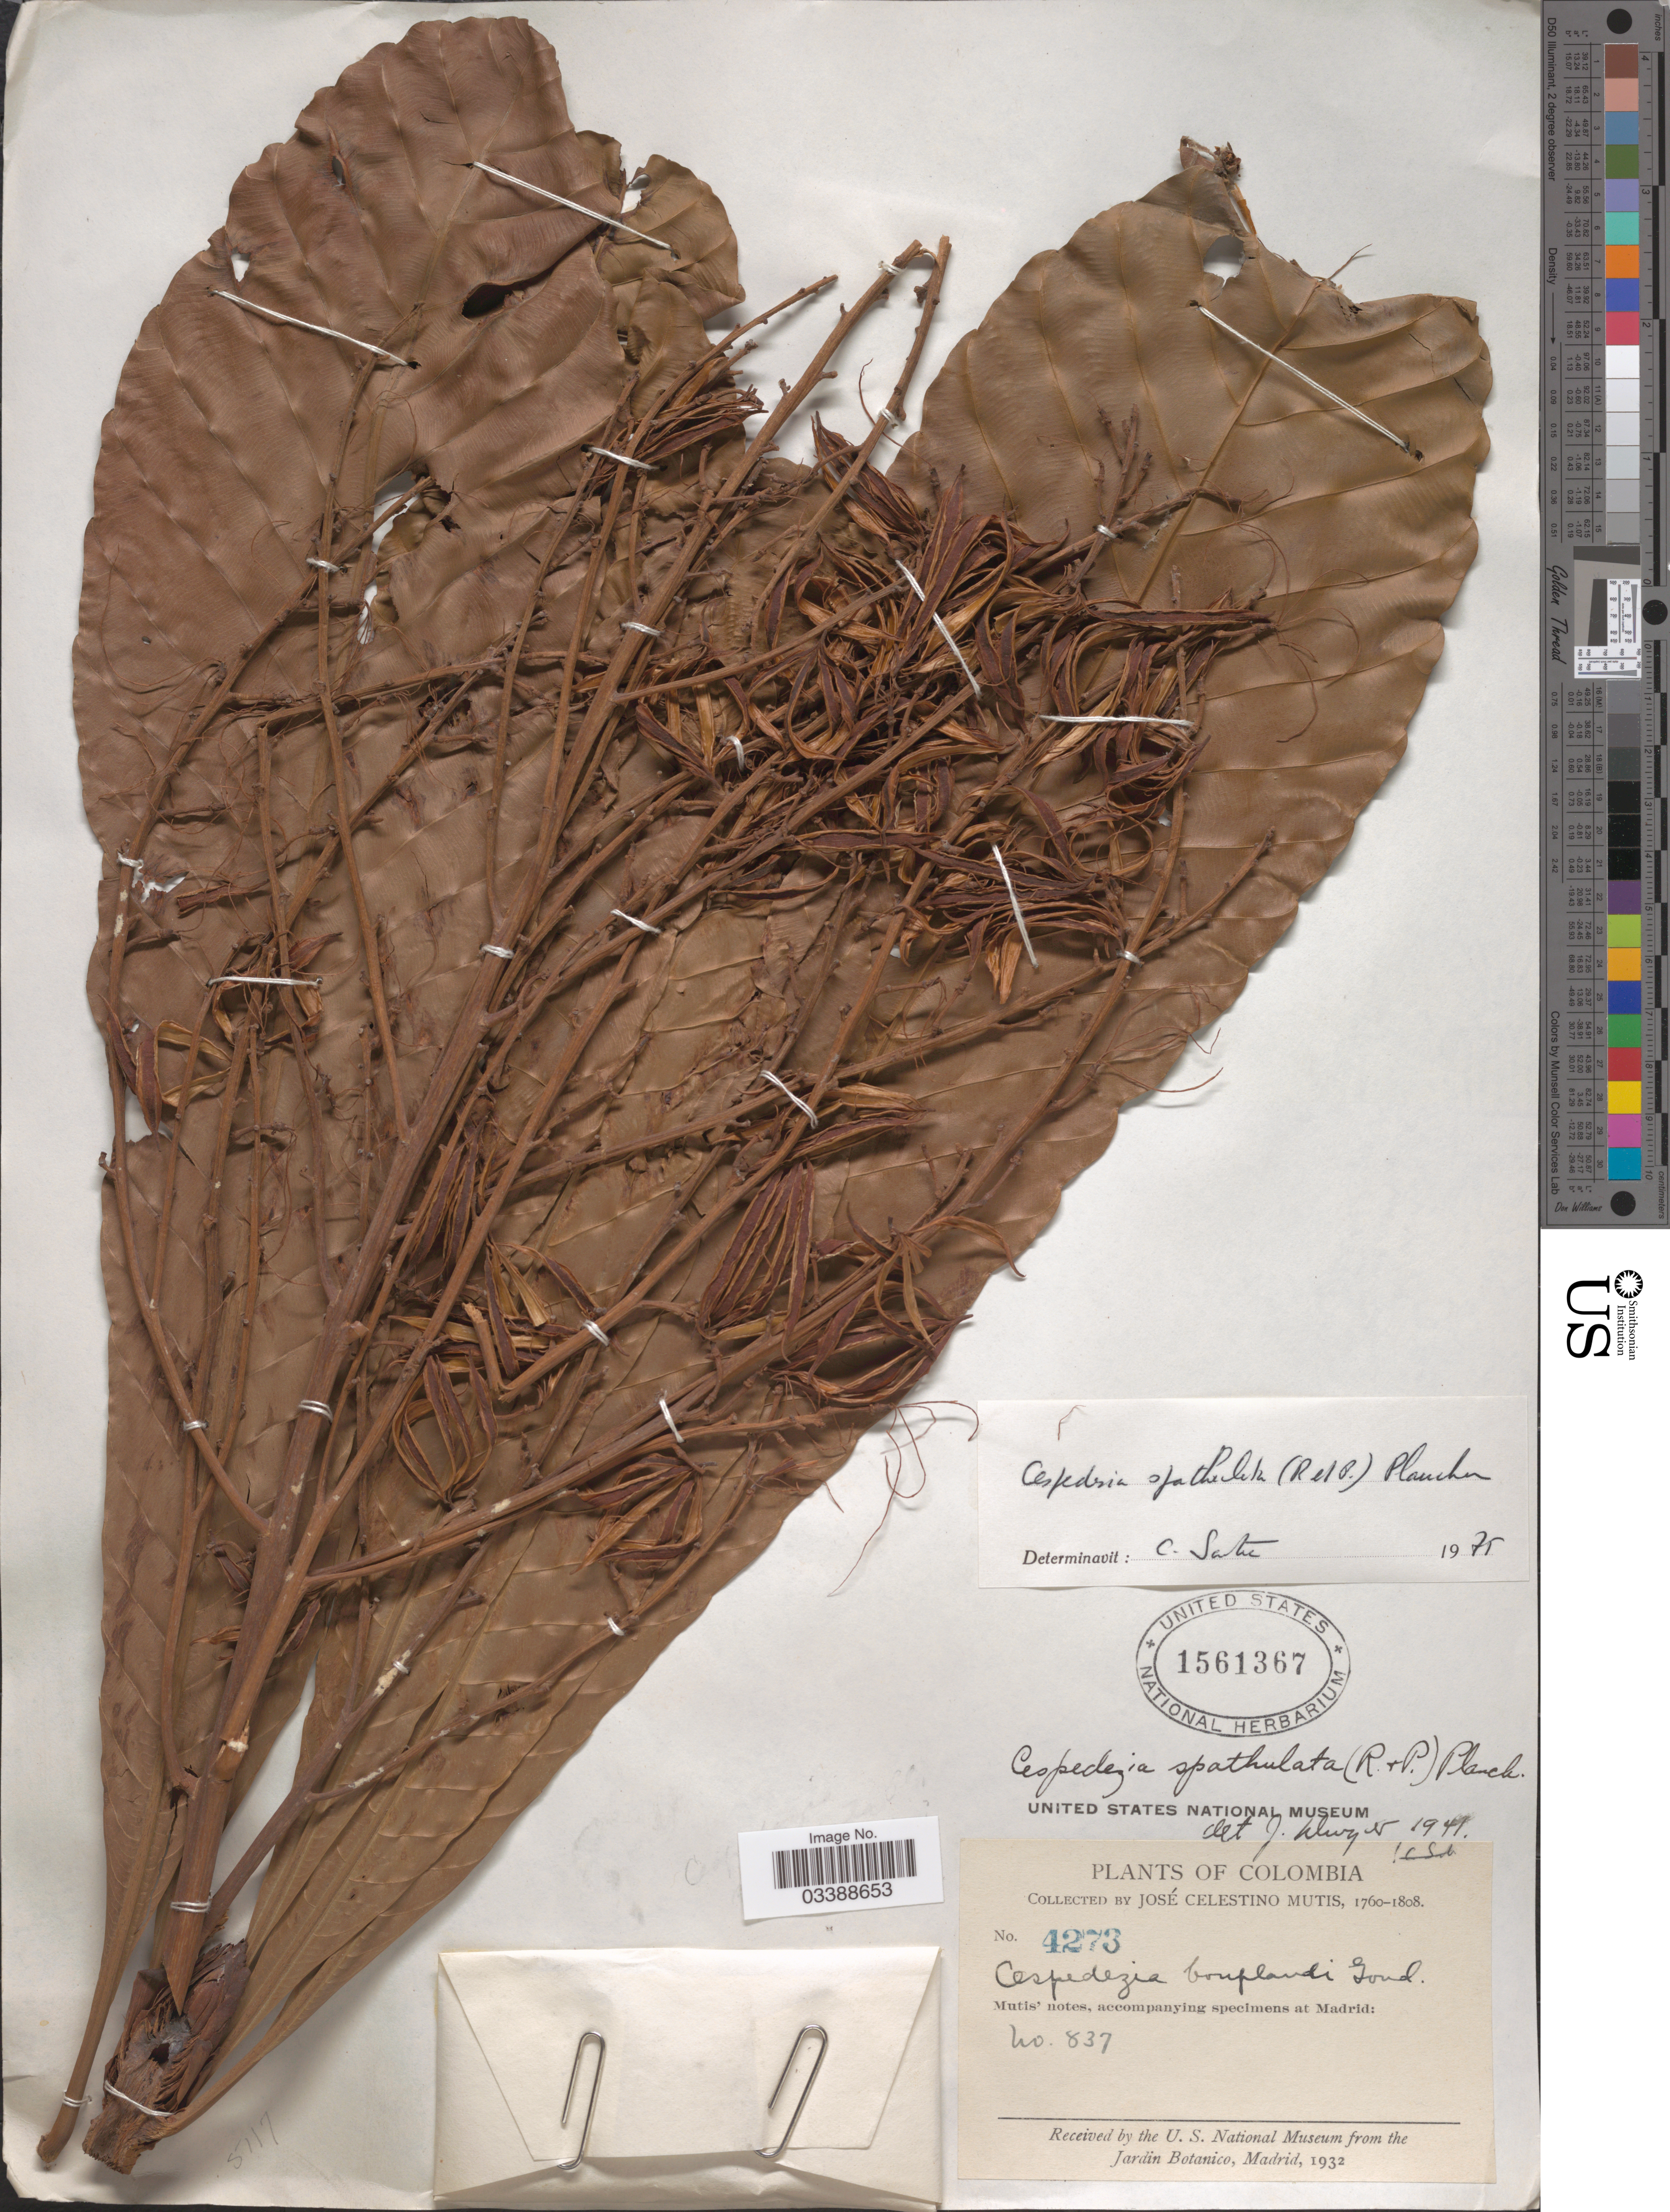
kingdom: Plantae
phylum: Tracheophyta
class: Magnoliopsida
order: Malpighiales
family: Ochnaceae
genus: Cespedesia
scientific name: Cespedesia spathulata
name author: (Ruiz & Pav.) Planch.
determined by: Sastre, C.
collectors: J. C. B. Mutis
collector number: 4273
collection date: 1760/1808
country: Colombia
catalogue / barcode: US 1561367